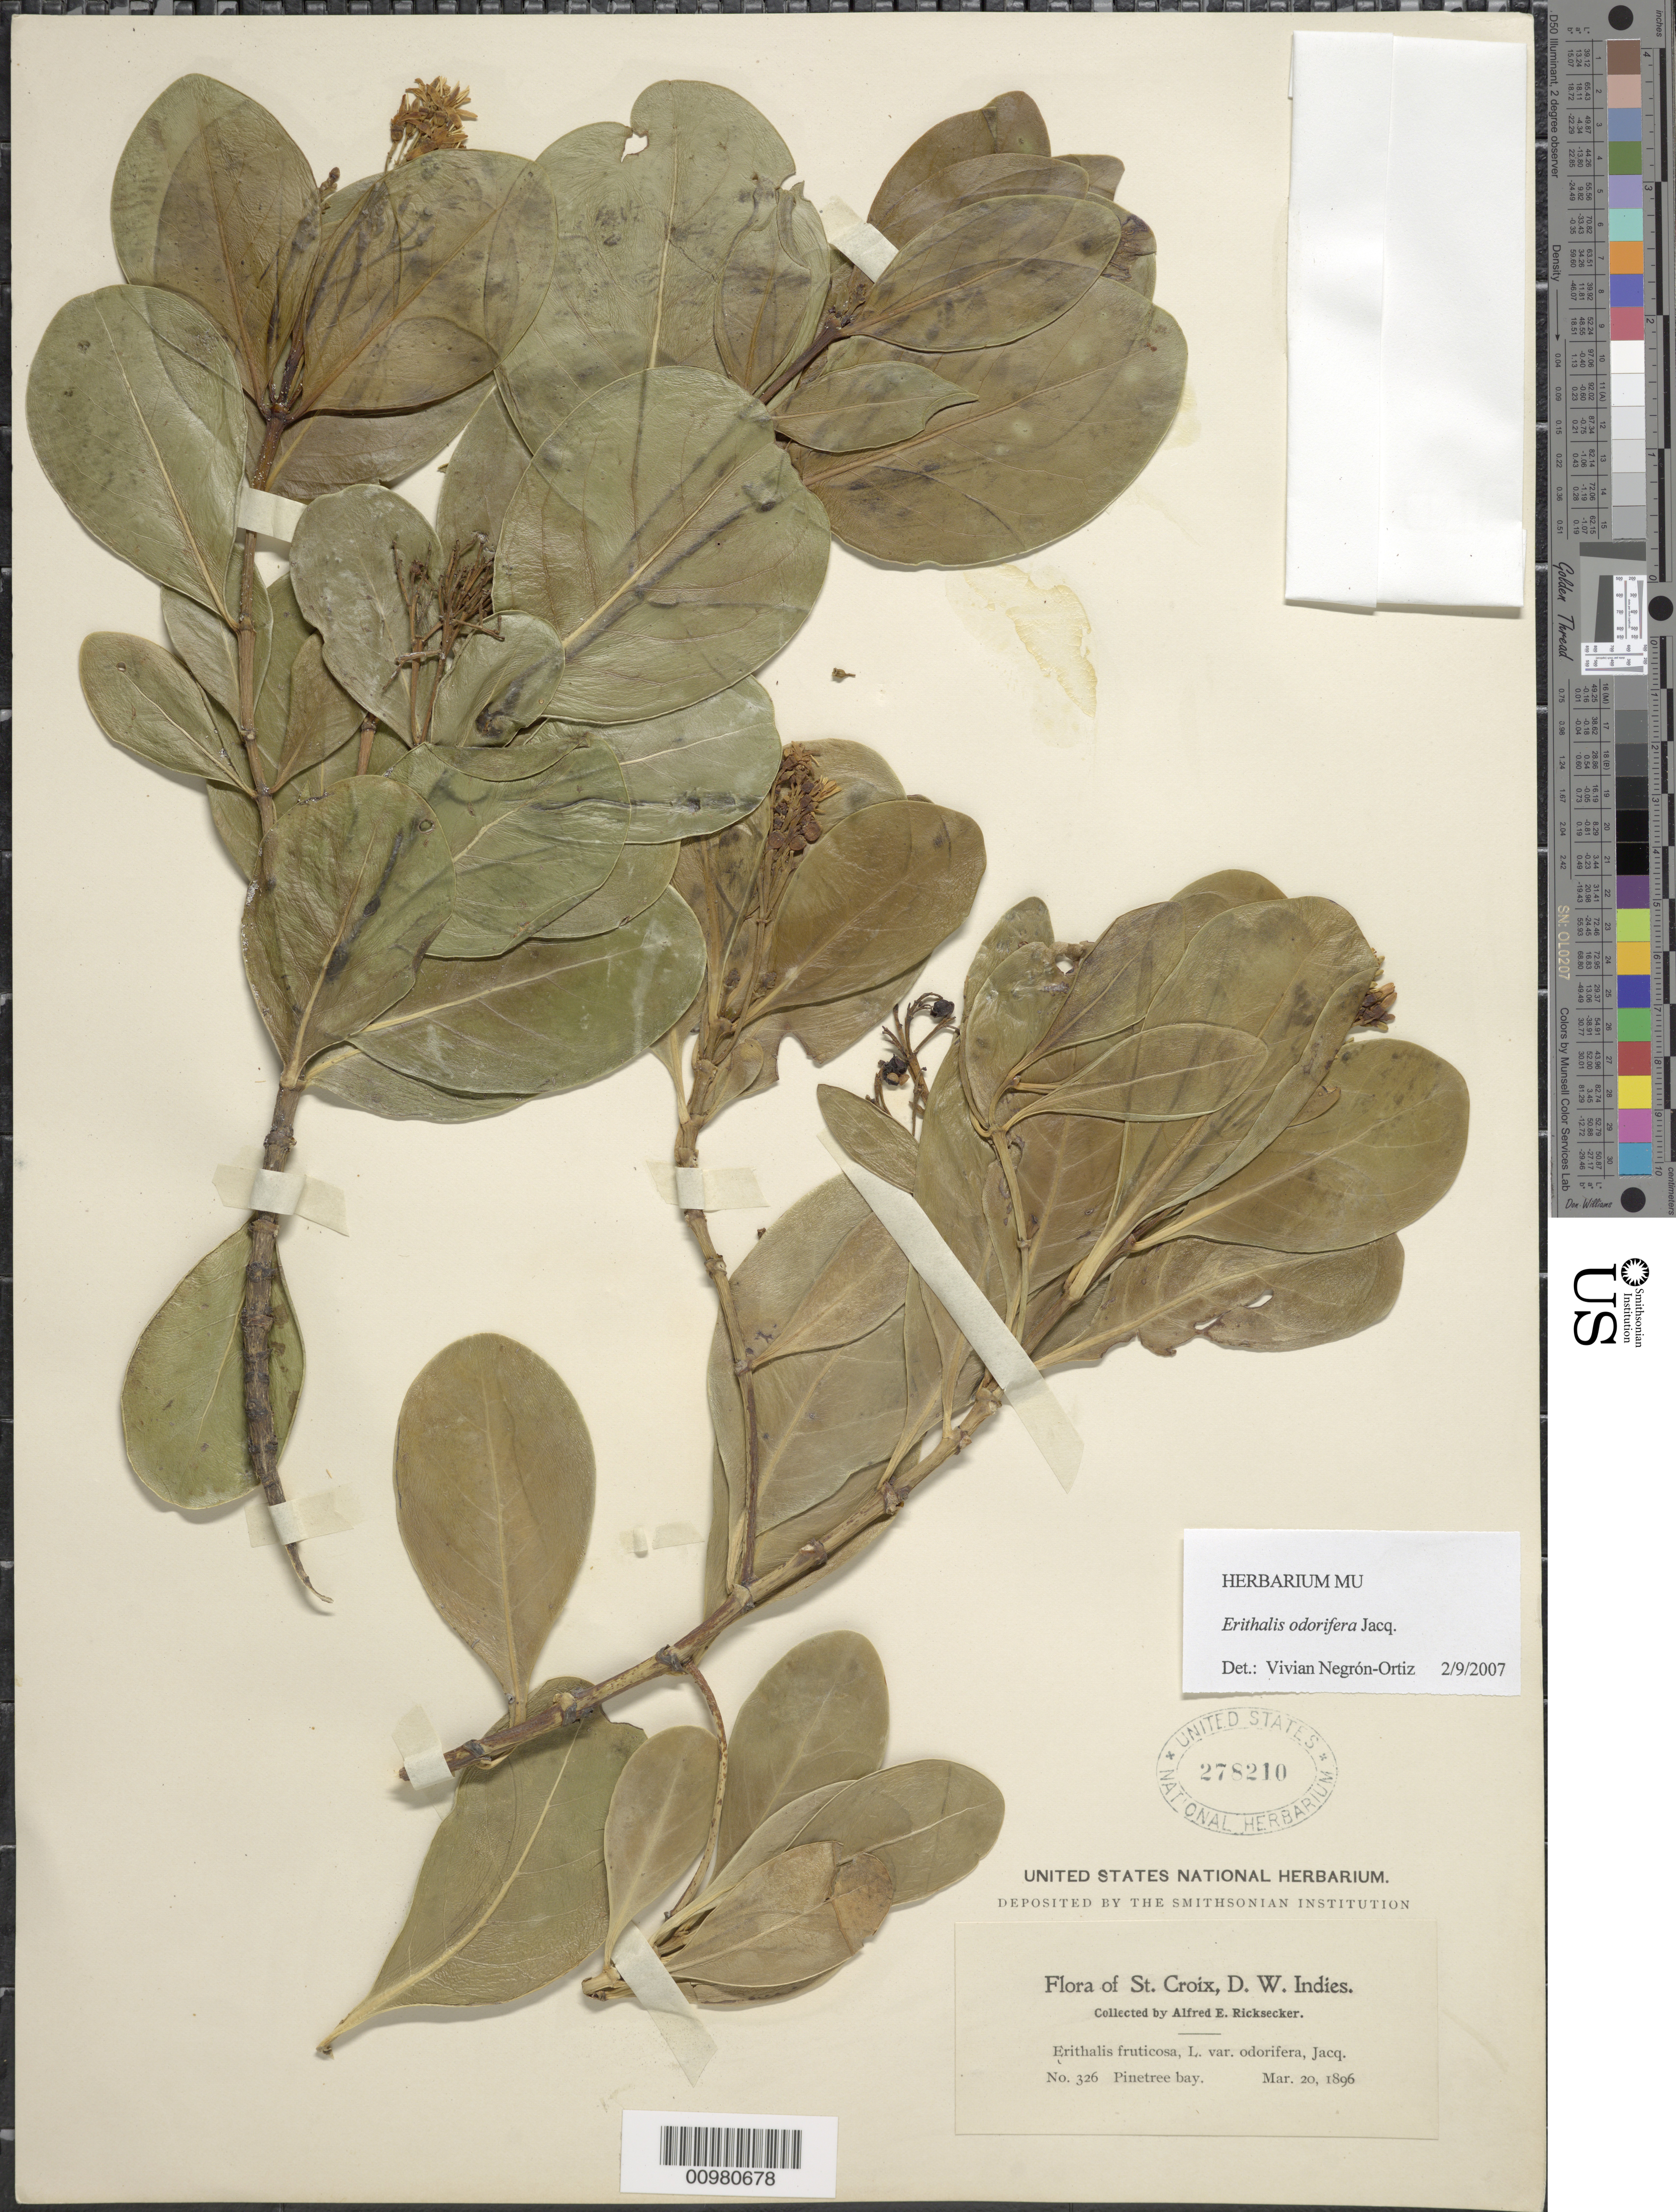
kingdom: Plantae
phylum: Tracheophyta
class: Magnoliopsida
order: Gentianales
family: Rubiaceae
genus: Erithalis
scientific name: Erithalis odorifera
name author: Jacq.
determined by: Negrón-Ortiz, V.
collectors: A. E. Ricksecker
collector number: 326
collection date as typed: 20 Mar 1896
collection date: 1896-03-20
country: U.S. Virgin Islands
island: St. Croix I.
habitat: Pinetree bay.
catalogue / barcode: US 278210